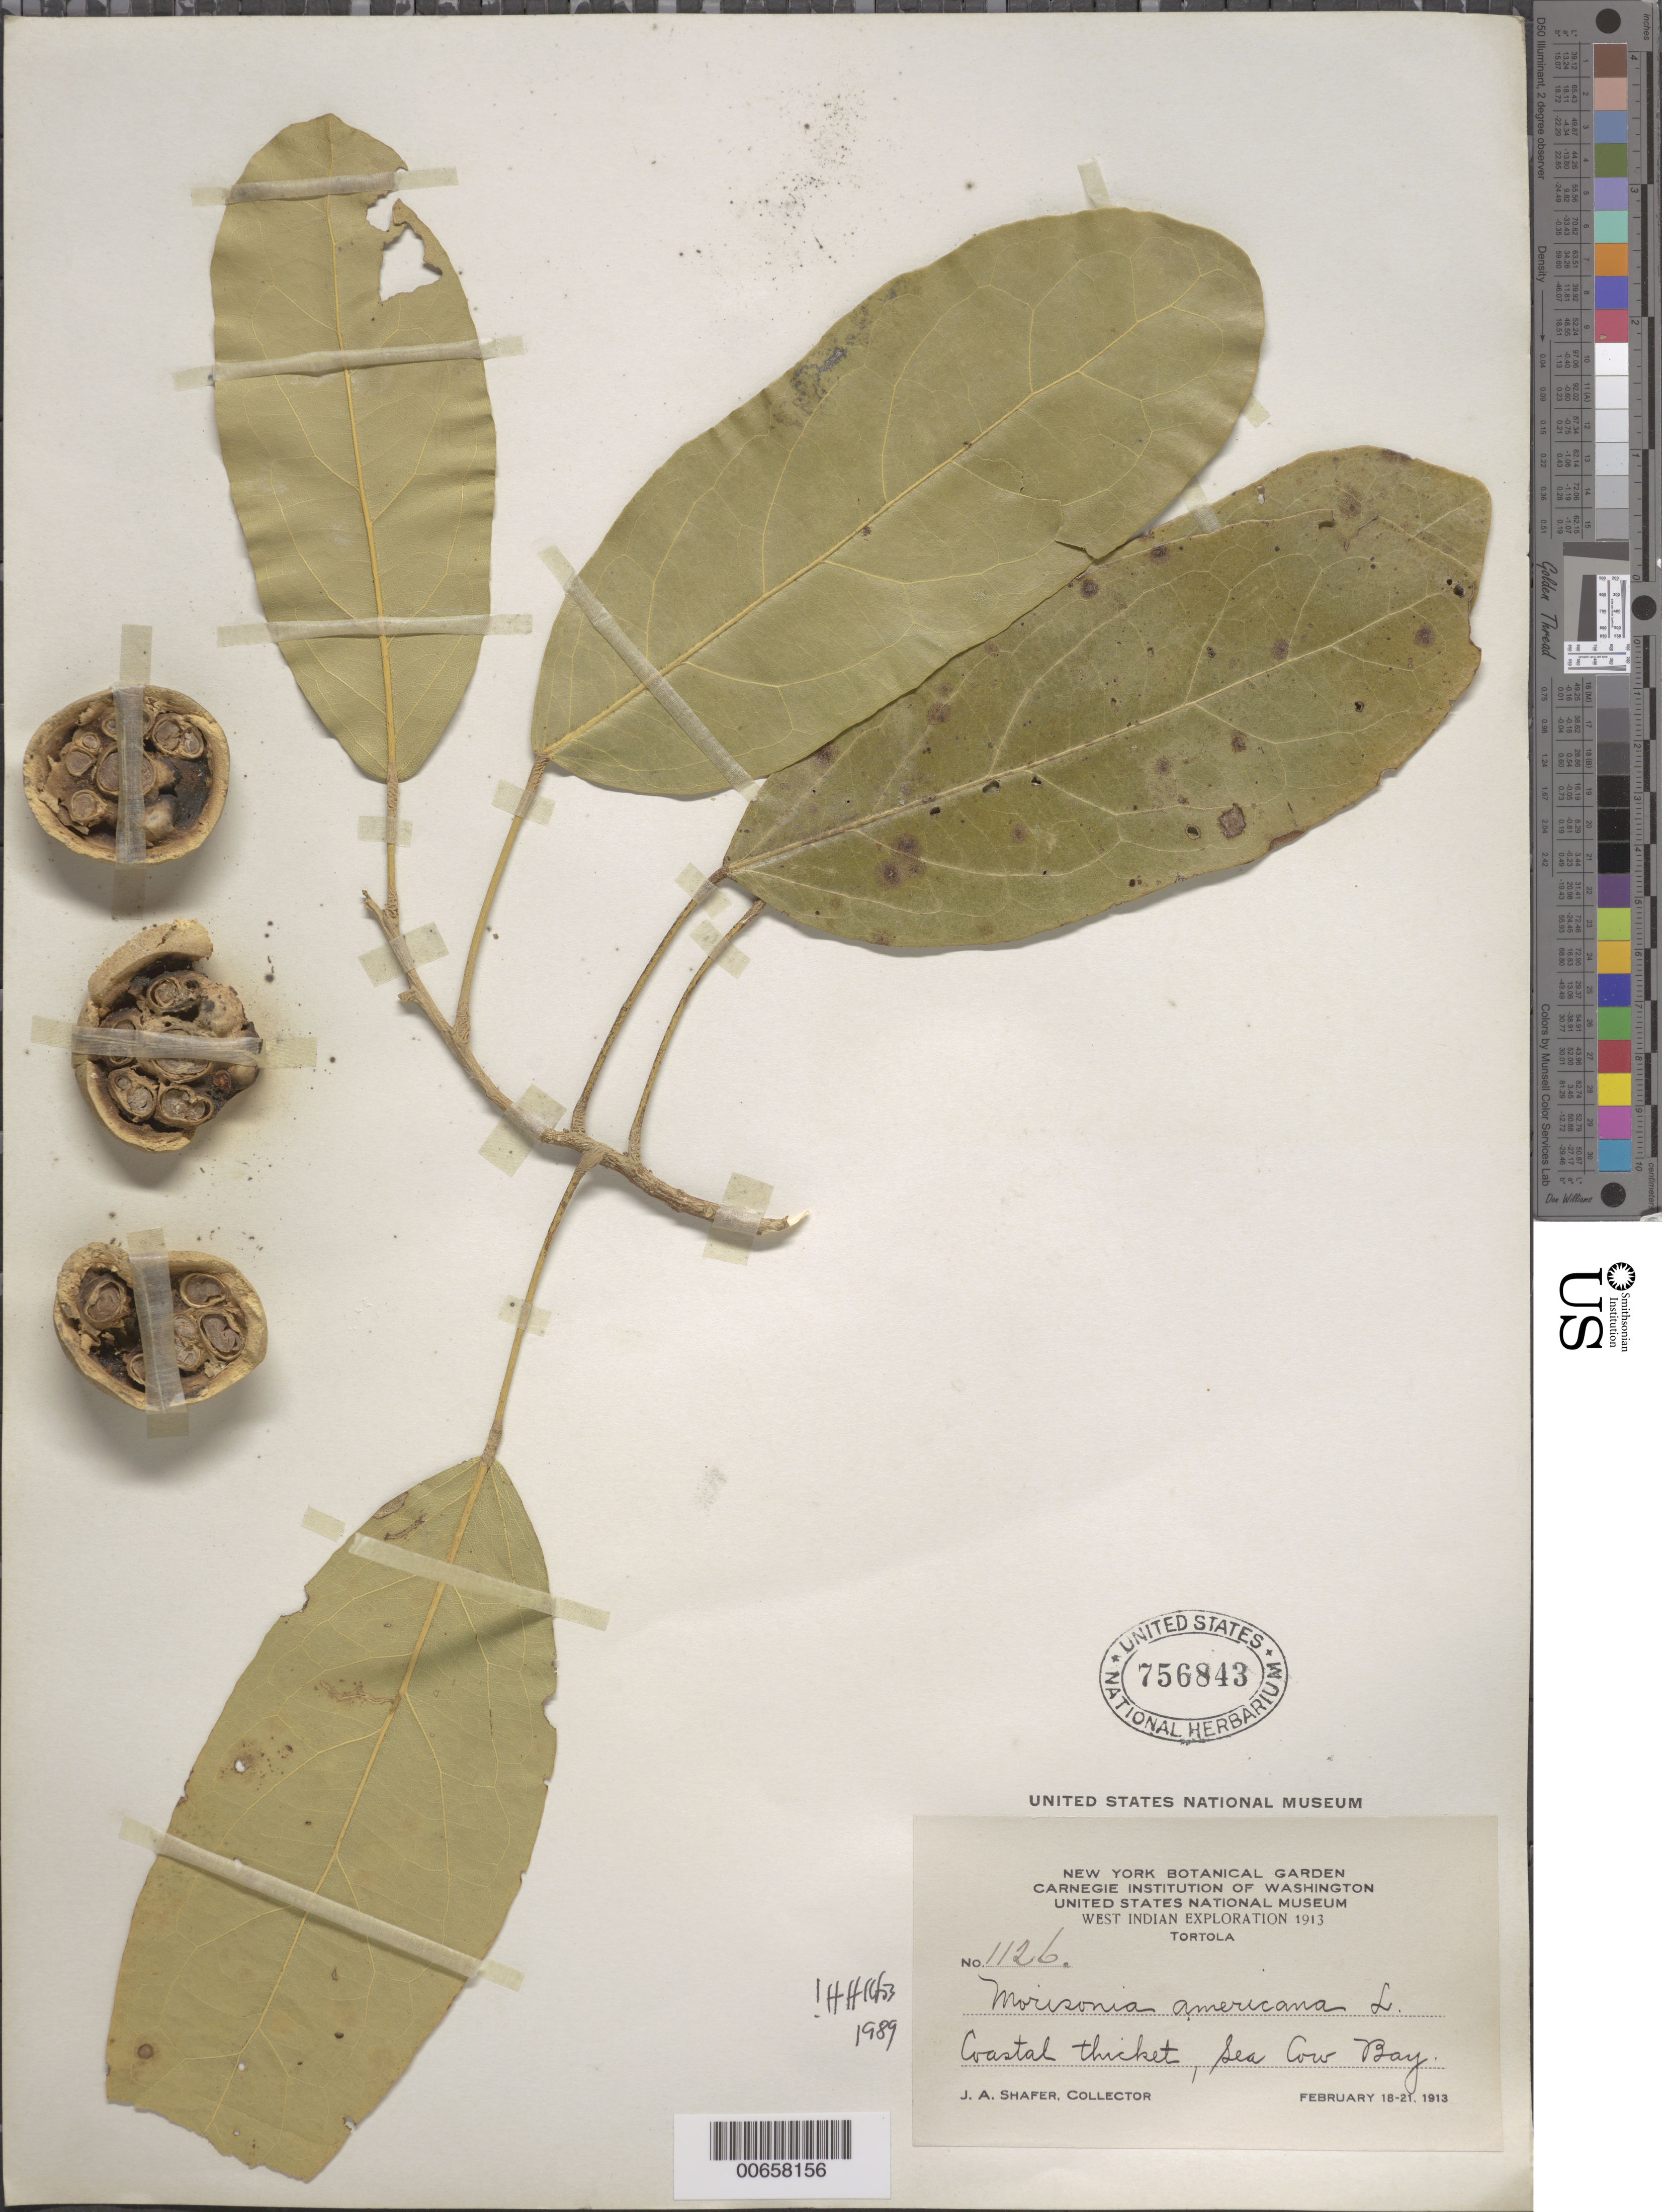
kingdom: Plantae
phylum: Tracheophyta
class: Magnoliopsida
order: Brassicales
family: Capparaceae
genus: Morisonia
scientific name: Morisonia americana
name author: L.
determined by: Iltis, Hugh Hellmut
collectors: J. A. Shafer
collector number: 1126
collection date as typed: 18 Feb 1913 to 21 Feb 1913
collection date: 1913-02-18/1913-02-21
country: British Virgin Islands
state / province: Tortola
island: Tortola Island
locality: Sea Cow Bay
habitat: Coastal thicket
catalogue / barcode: US 756843